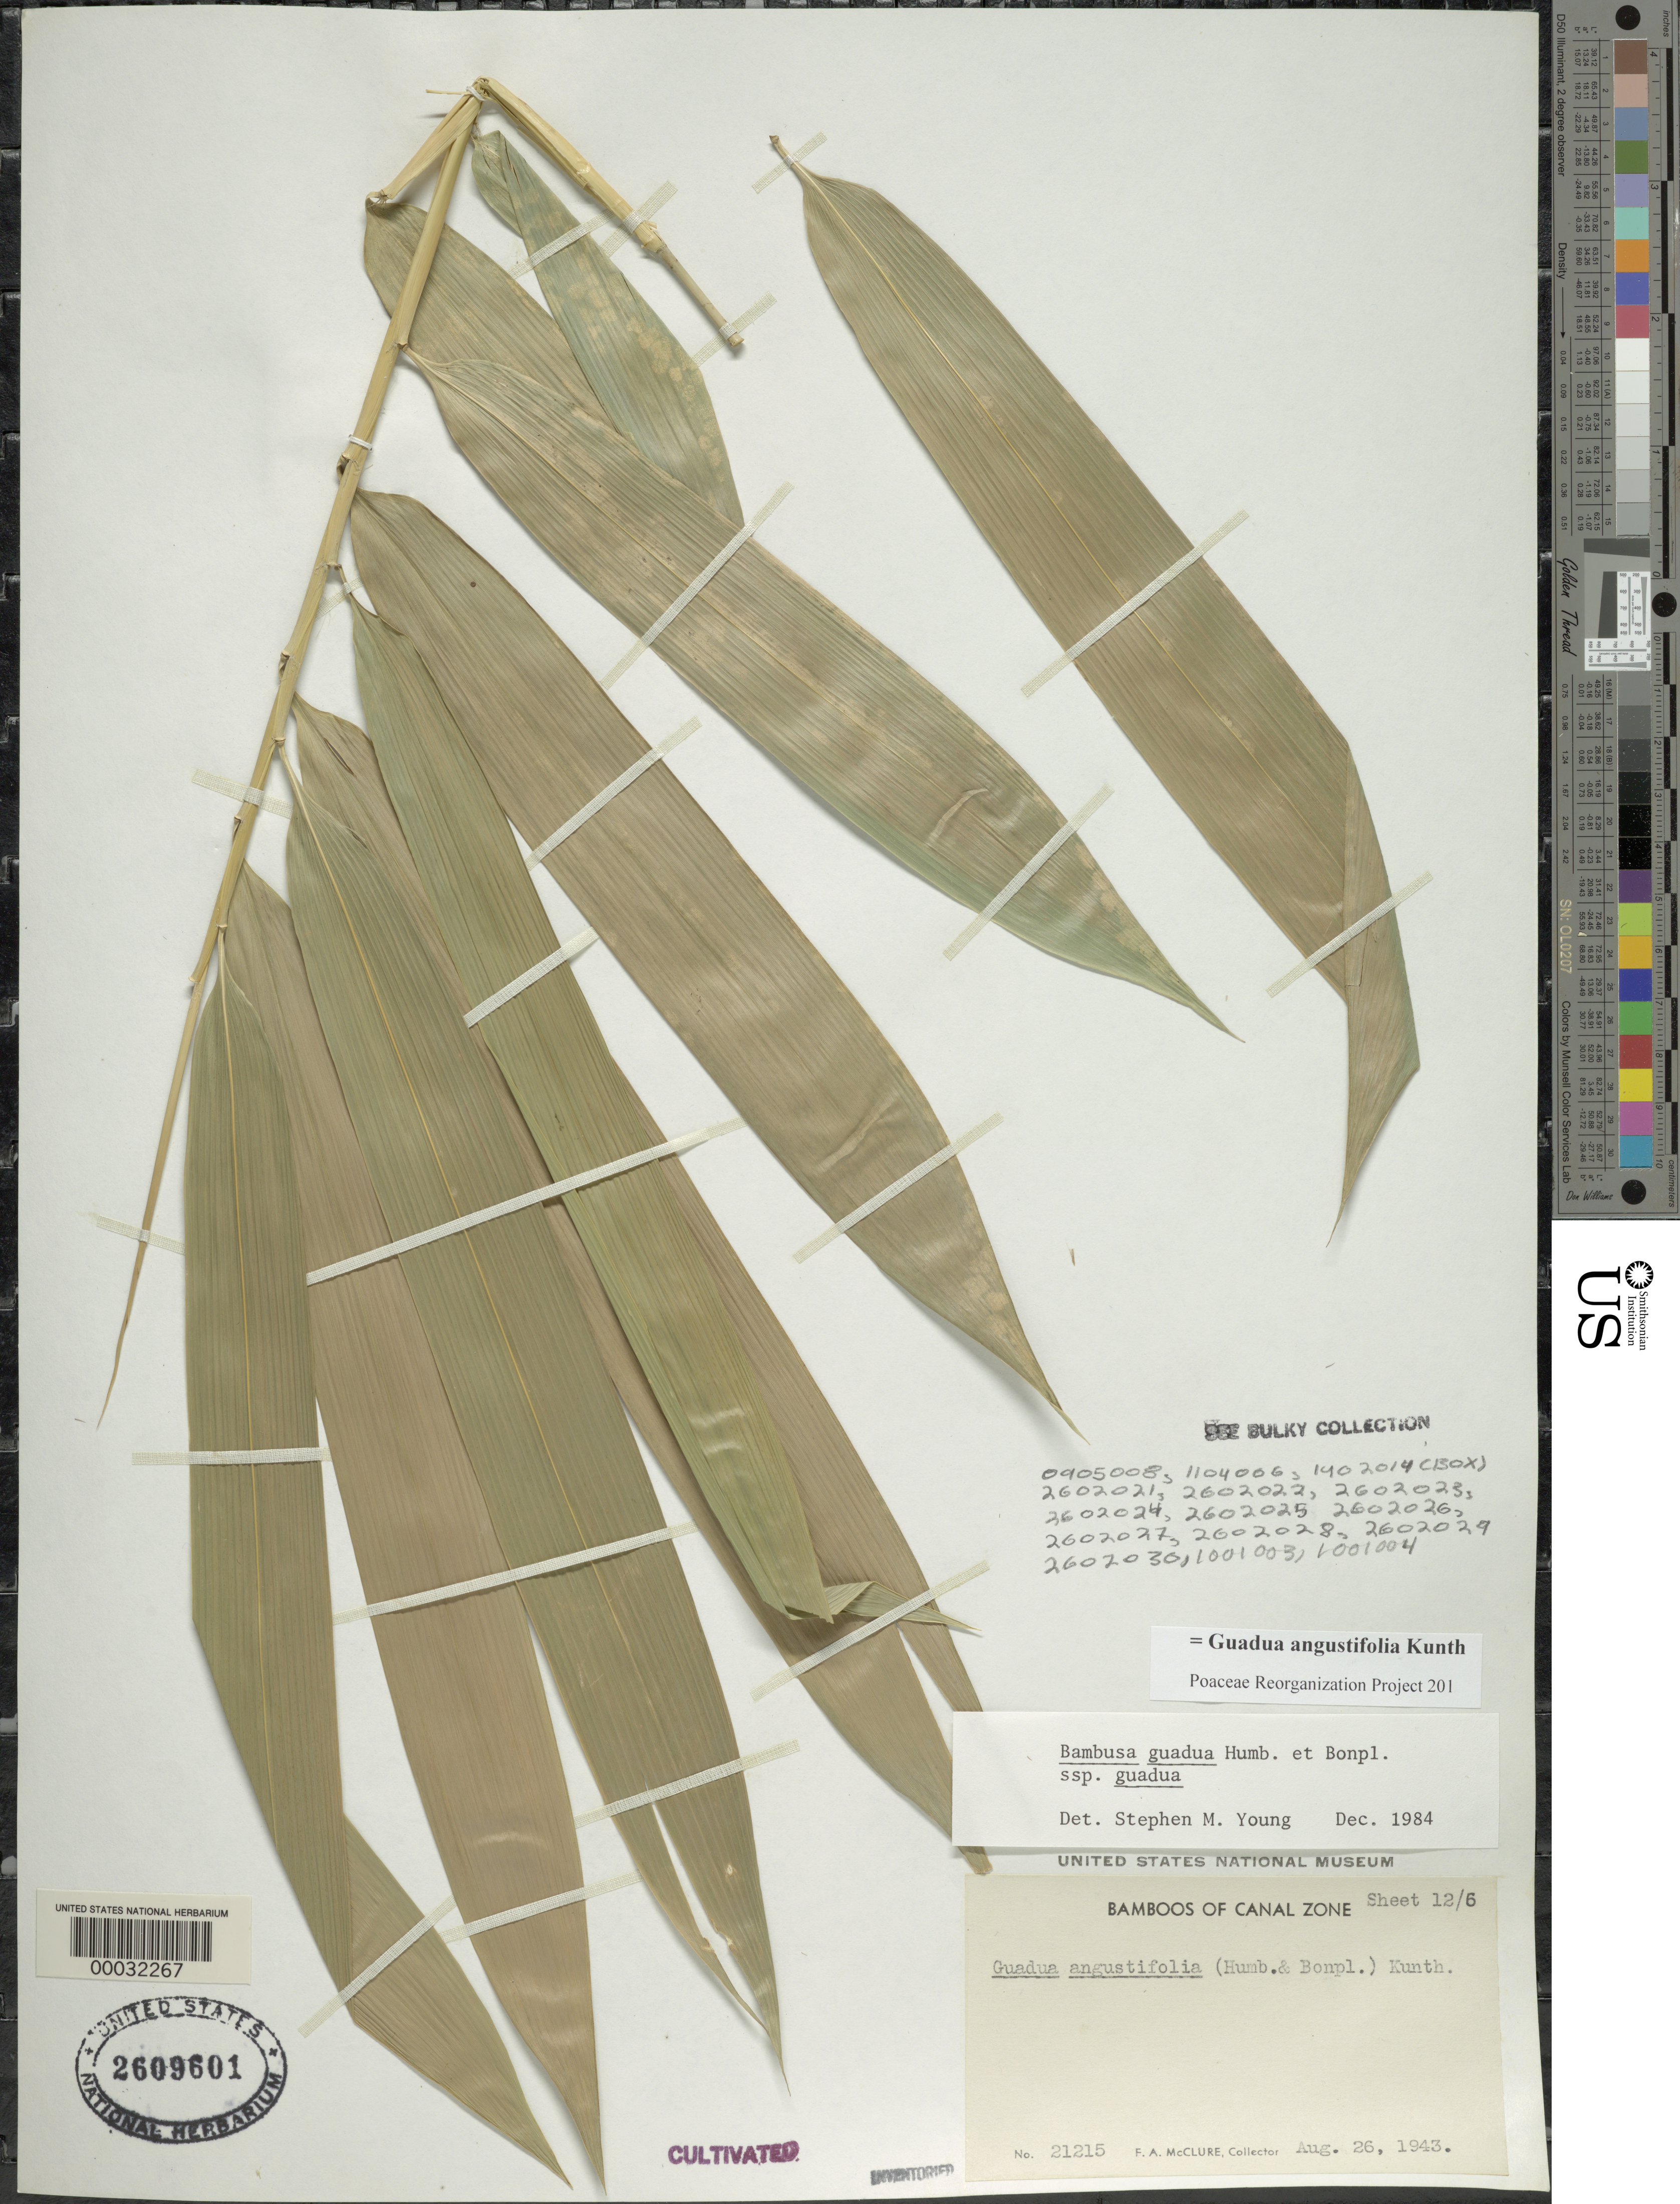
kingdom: Plantae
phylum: Tracheophyta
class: Liliopsida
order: Poales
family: Poaceae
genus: Guadua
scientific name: Guadua angustifolia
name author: Kunth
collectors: F. A. McClure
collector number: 21215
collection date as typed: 26 Aug 1943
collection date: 1943-08-26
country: Panama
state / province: Panamá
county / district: Canal Zone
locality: Experimental Gardens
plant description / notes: Introduced from Ecuador by Holgar Johansen 1924, ski pole experiment (see set of five sheets and bulky objects as well).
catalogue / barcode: US 2609601